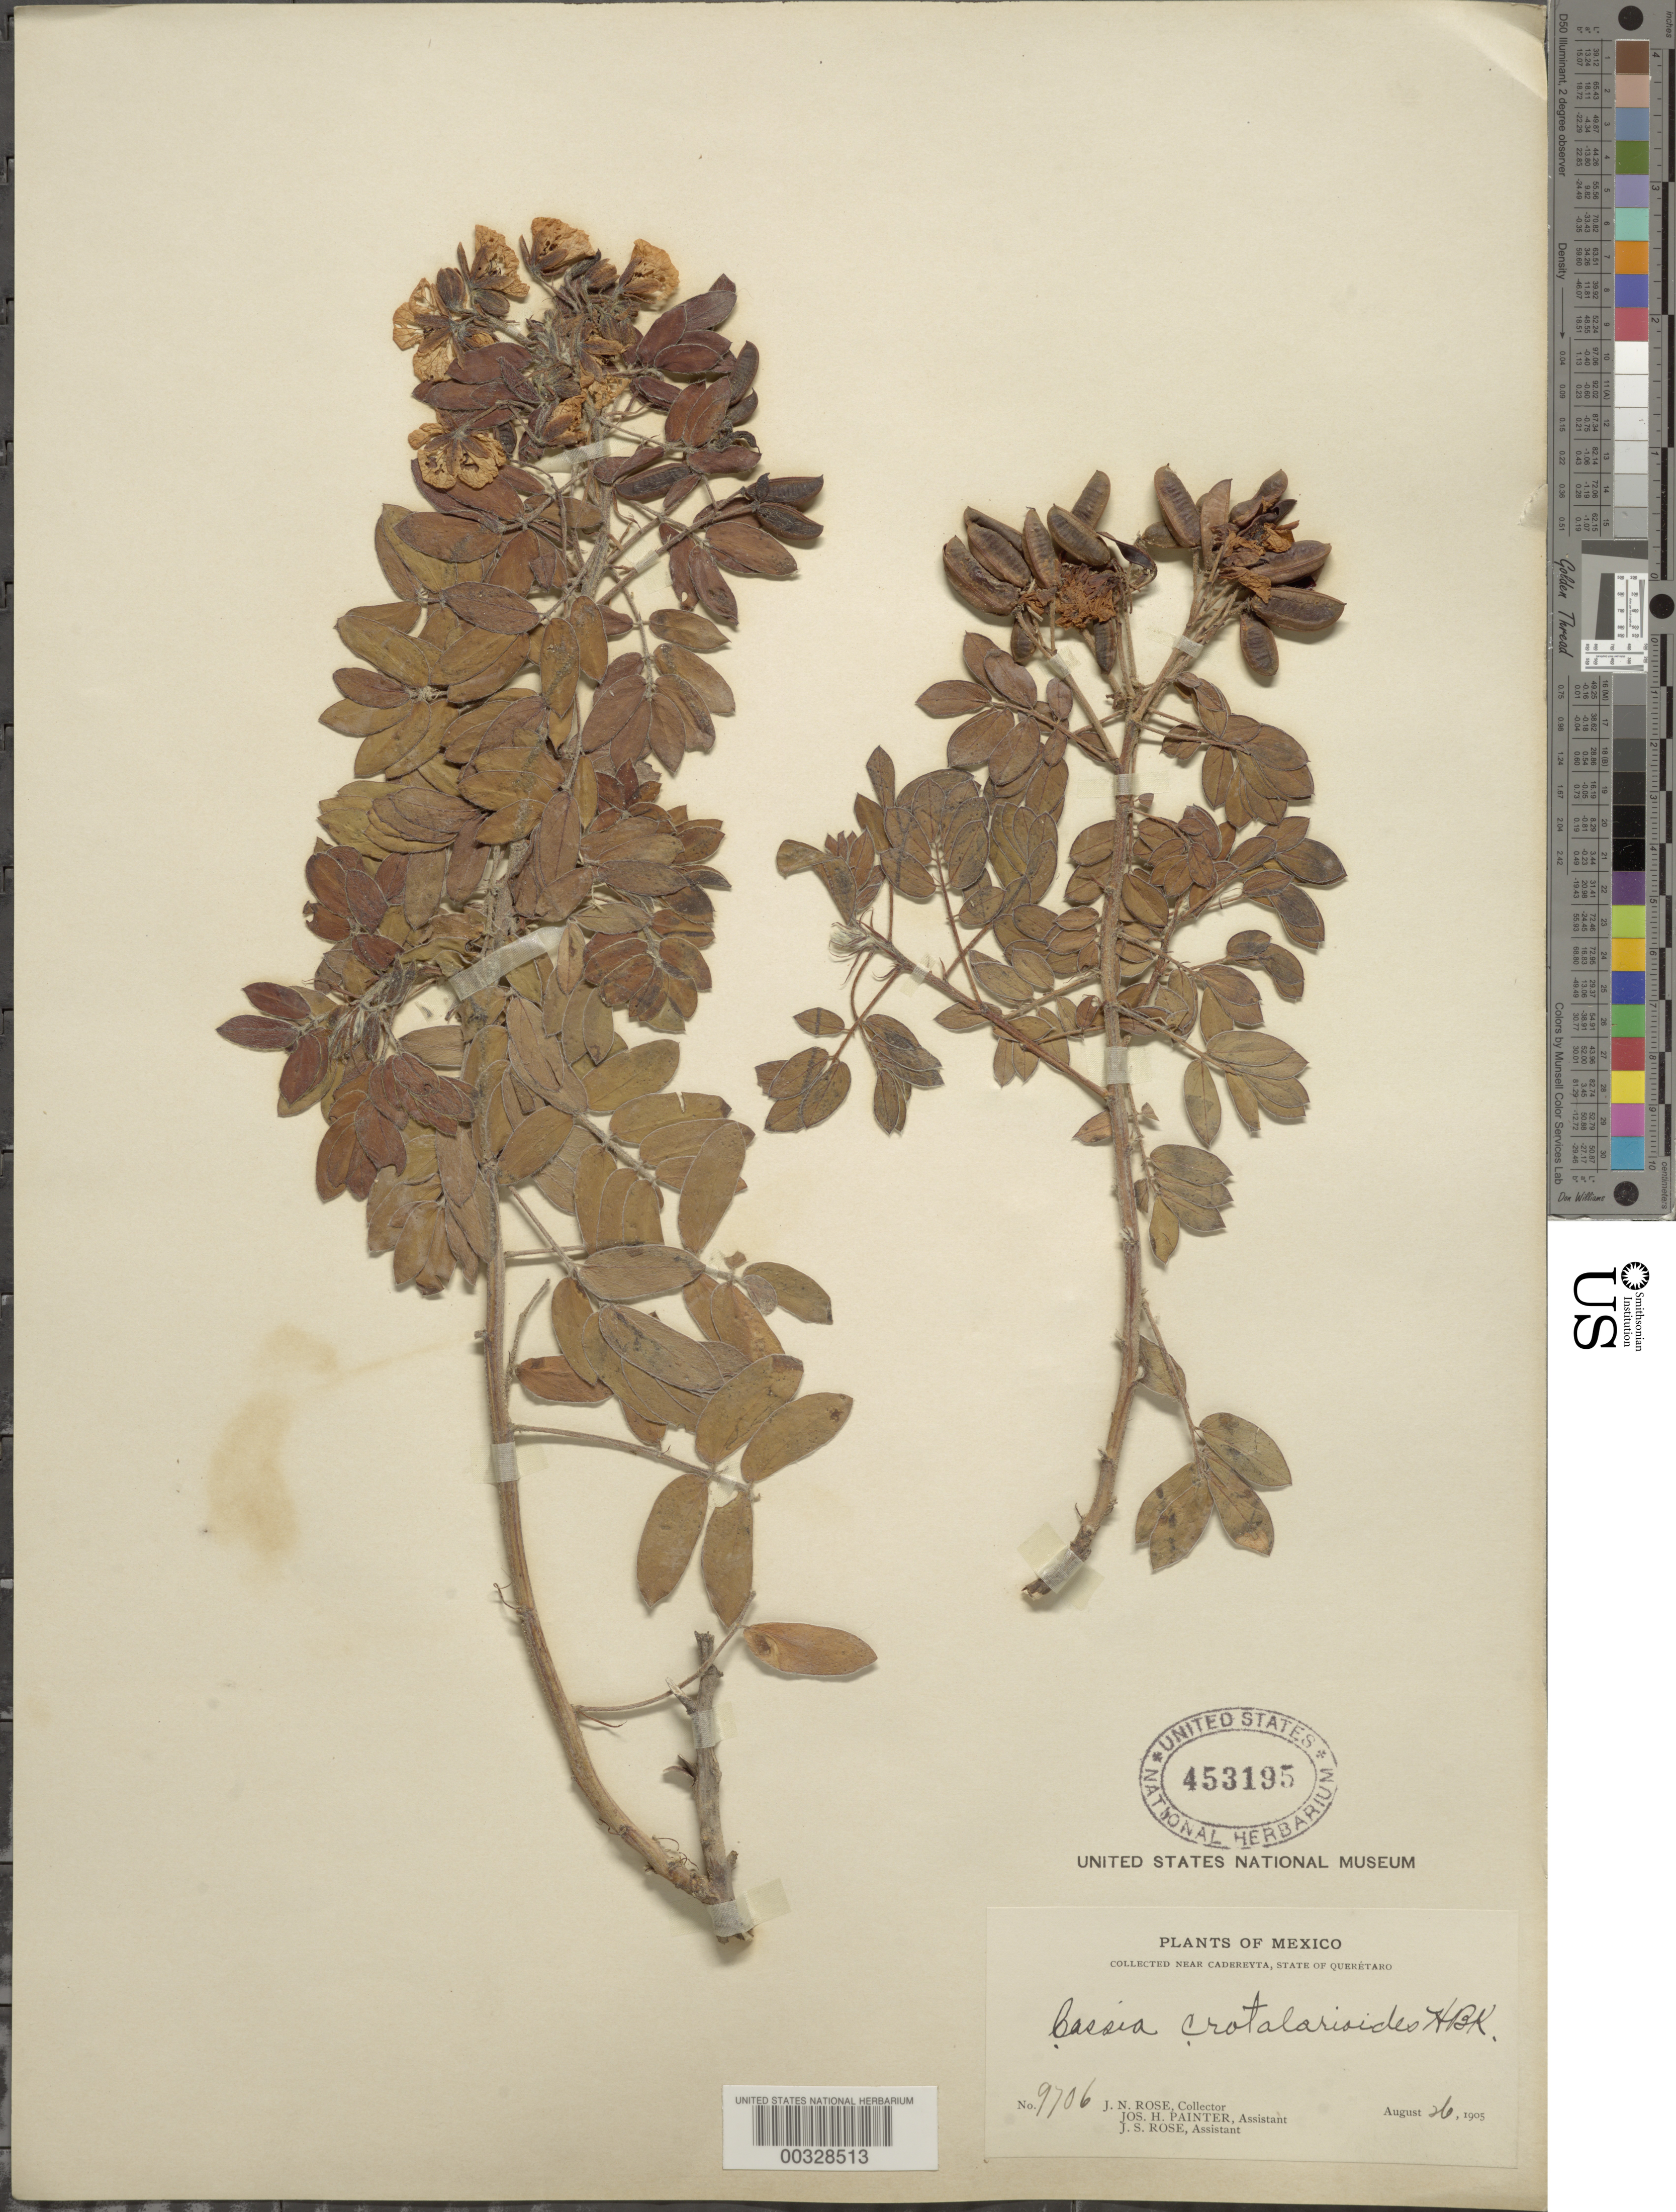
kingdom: Plantae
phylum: Tracheophyta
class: Magnoliopsida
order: Fabales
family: Fabaceae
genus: Senna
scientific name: Senna crotalarioides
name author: (Kunth) H.S. Irwin & Barneby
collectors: J. N. Rose, J. H. Painter & J. S. Rose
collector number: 9706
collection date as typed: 26 Aug 1905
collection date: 1905-08-26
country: Mexico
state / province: Querétaro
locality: Near Cadereyta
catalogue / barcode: US 453195